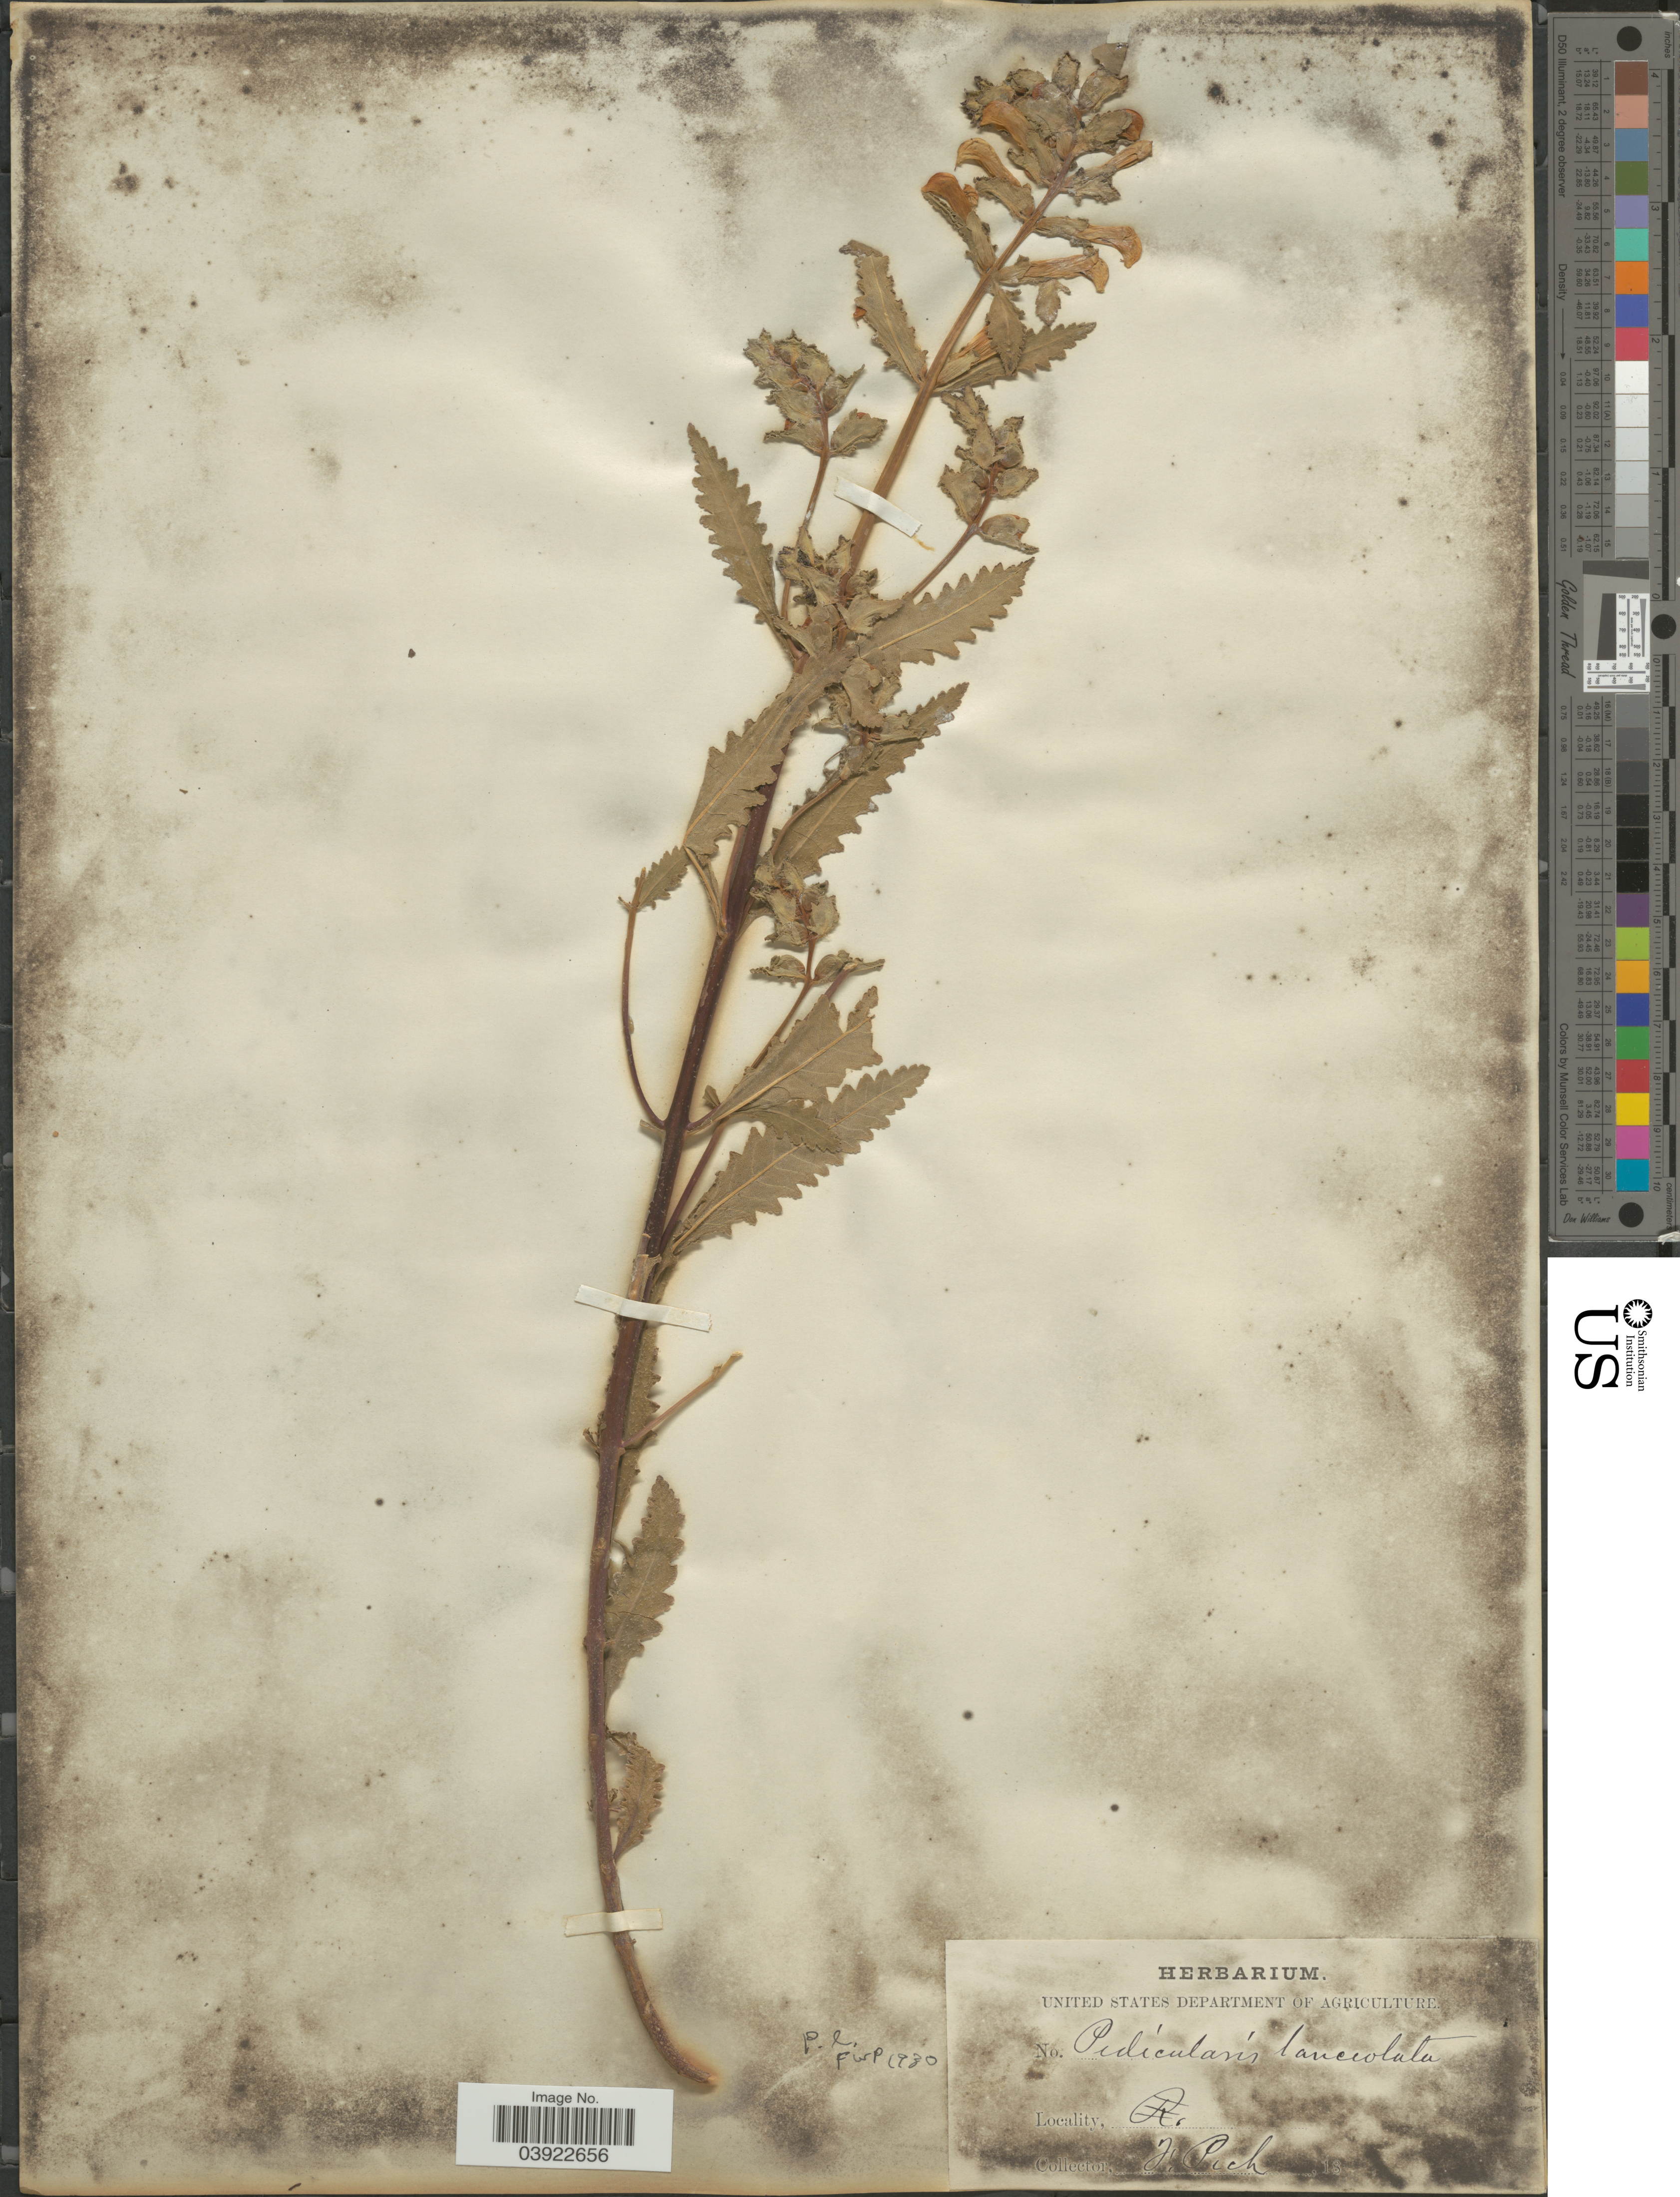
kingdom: Plantae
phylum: Tracheophyta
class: Magnoliopsida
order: Lamiales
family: Orobanchaceae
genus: Pedicularis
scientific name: Pedicularis lanceolata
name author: Michx.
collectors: J. Pich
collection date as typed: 18